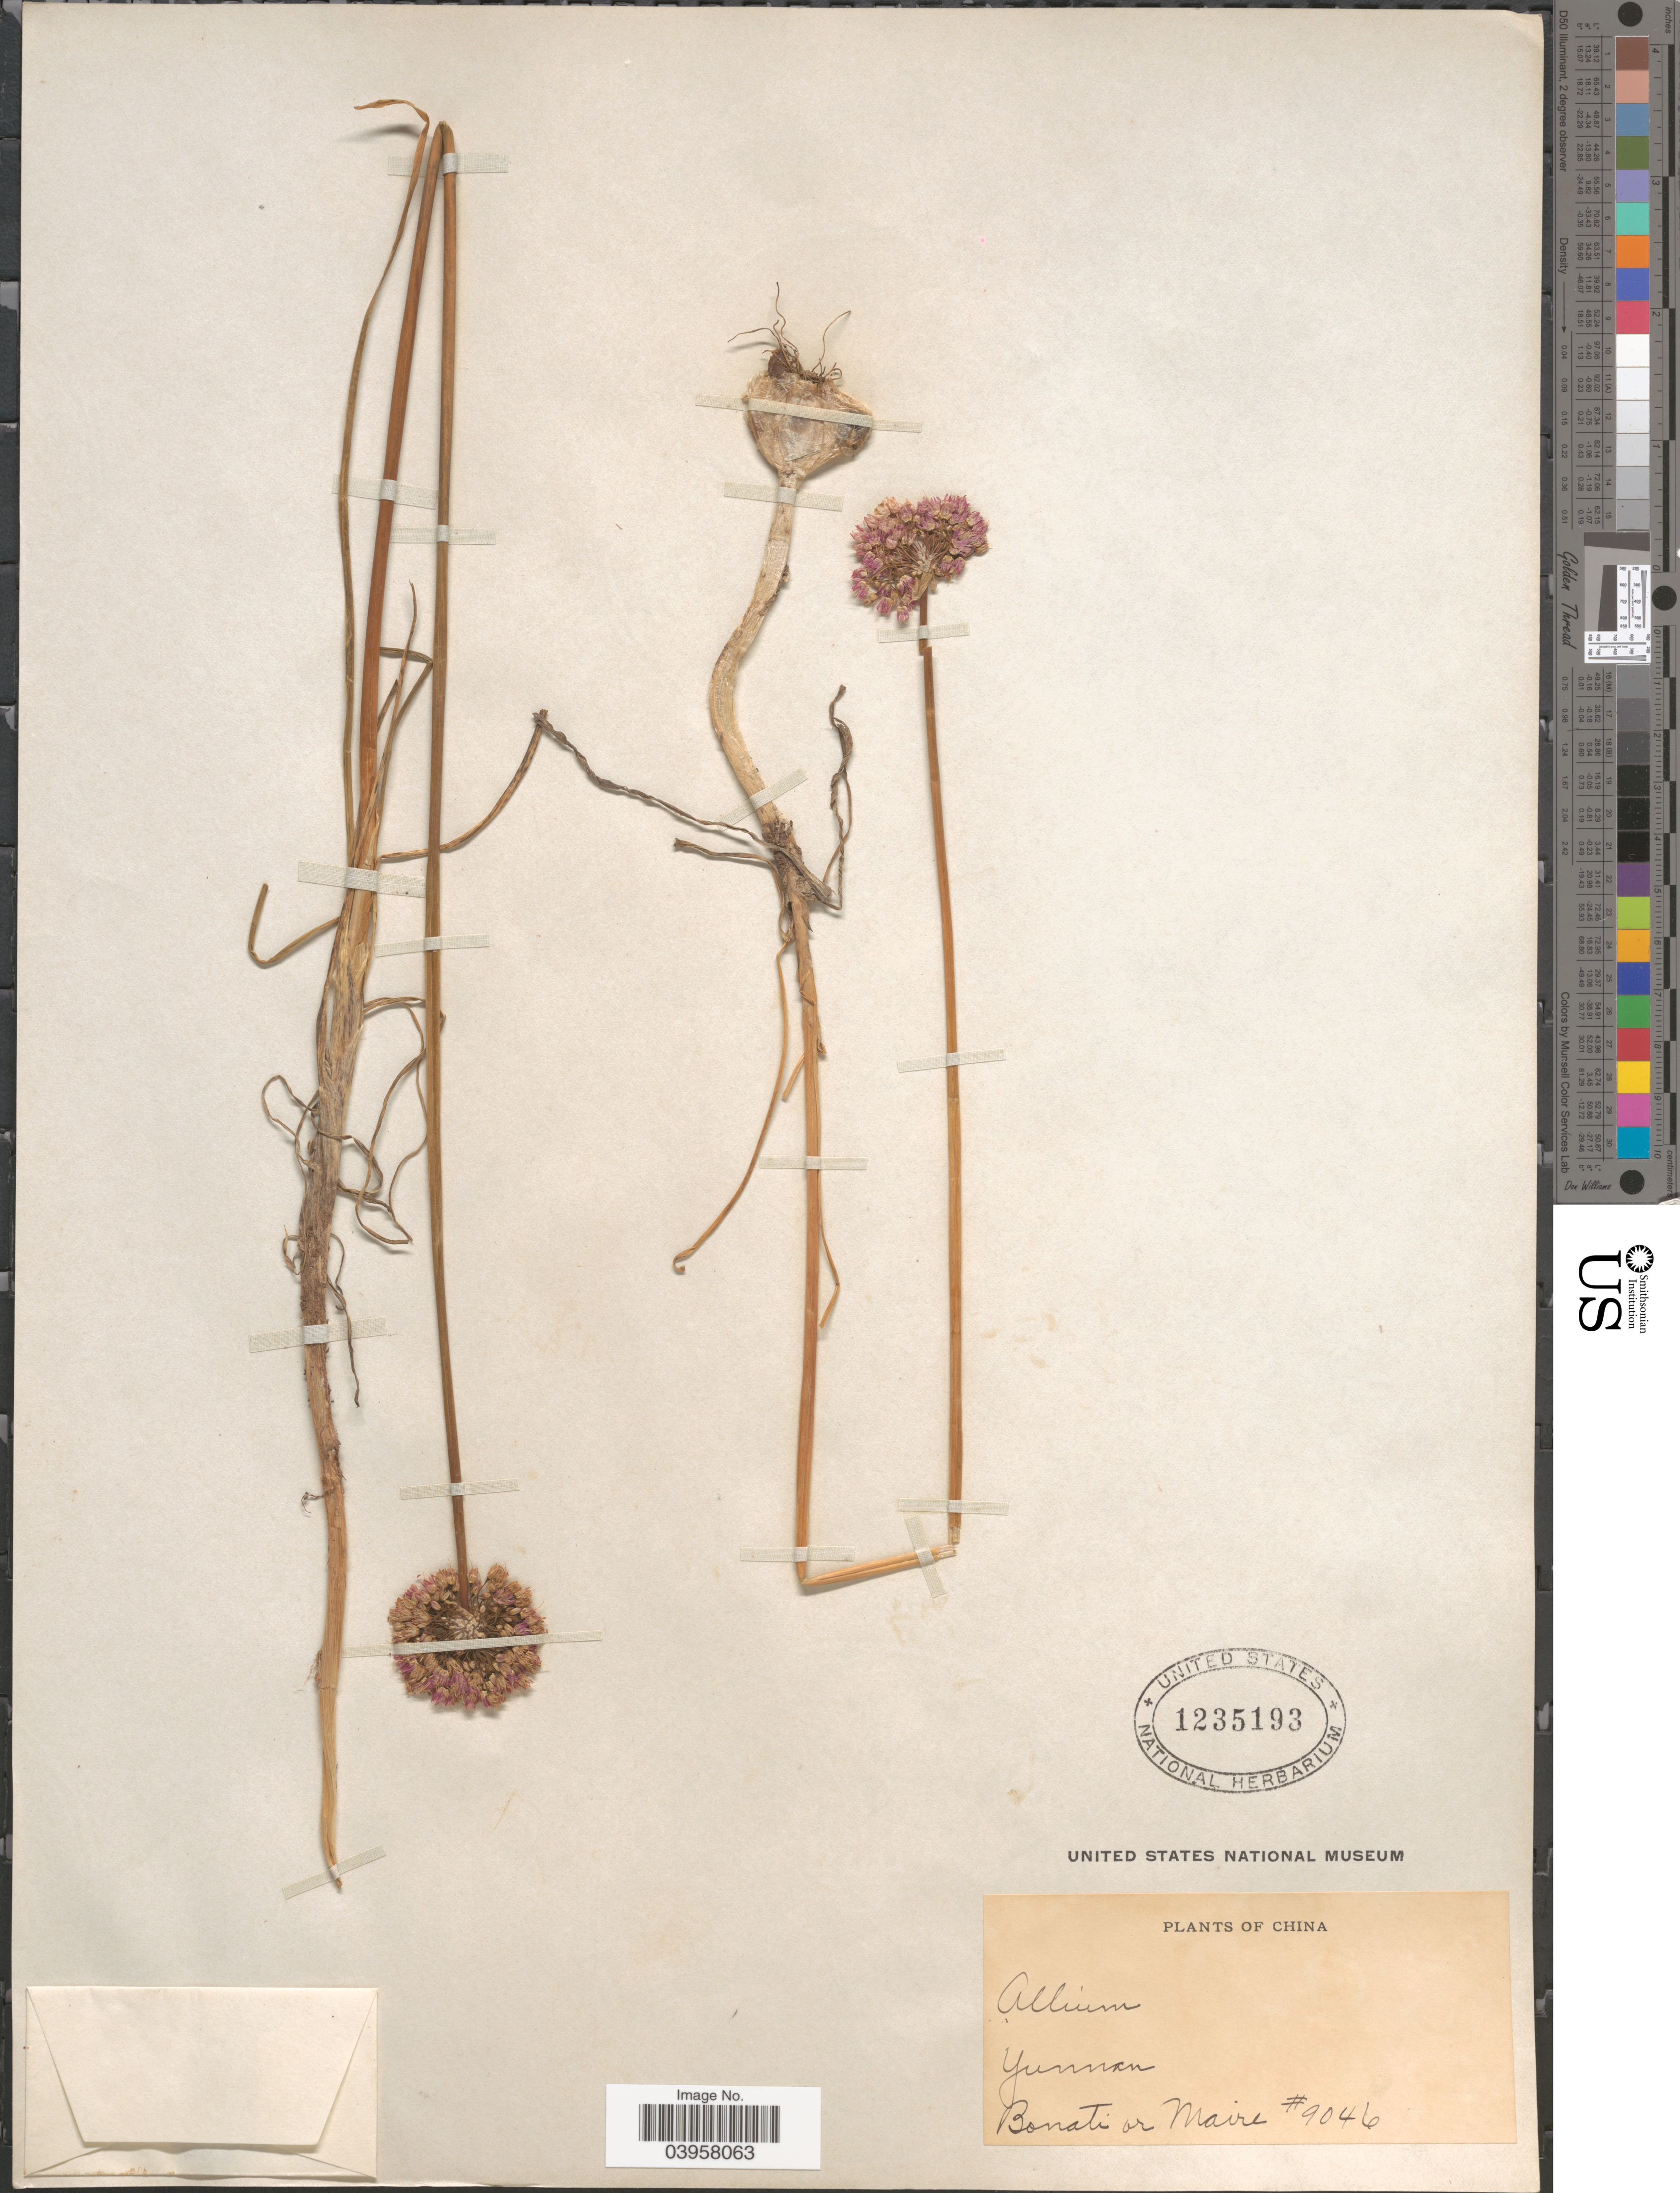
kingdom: Plantae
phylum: Tracheophyta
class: Liliopsida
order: Asparagales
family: Amaryllidaceae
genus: Allium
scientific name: Allium sp.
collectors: -. Bonati & Maire, --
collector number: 9046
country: China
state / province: Yunnan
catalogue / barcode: US 1235193